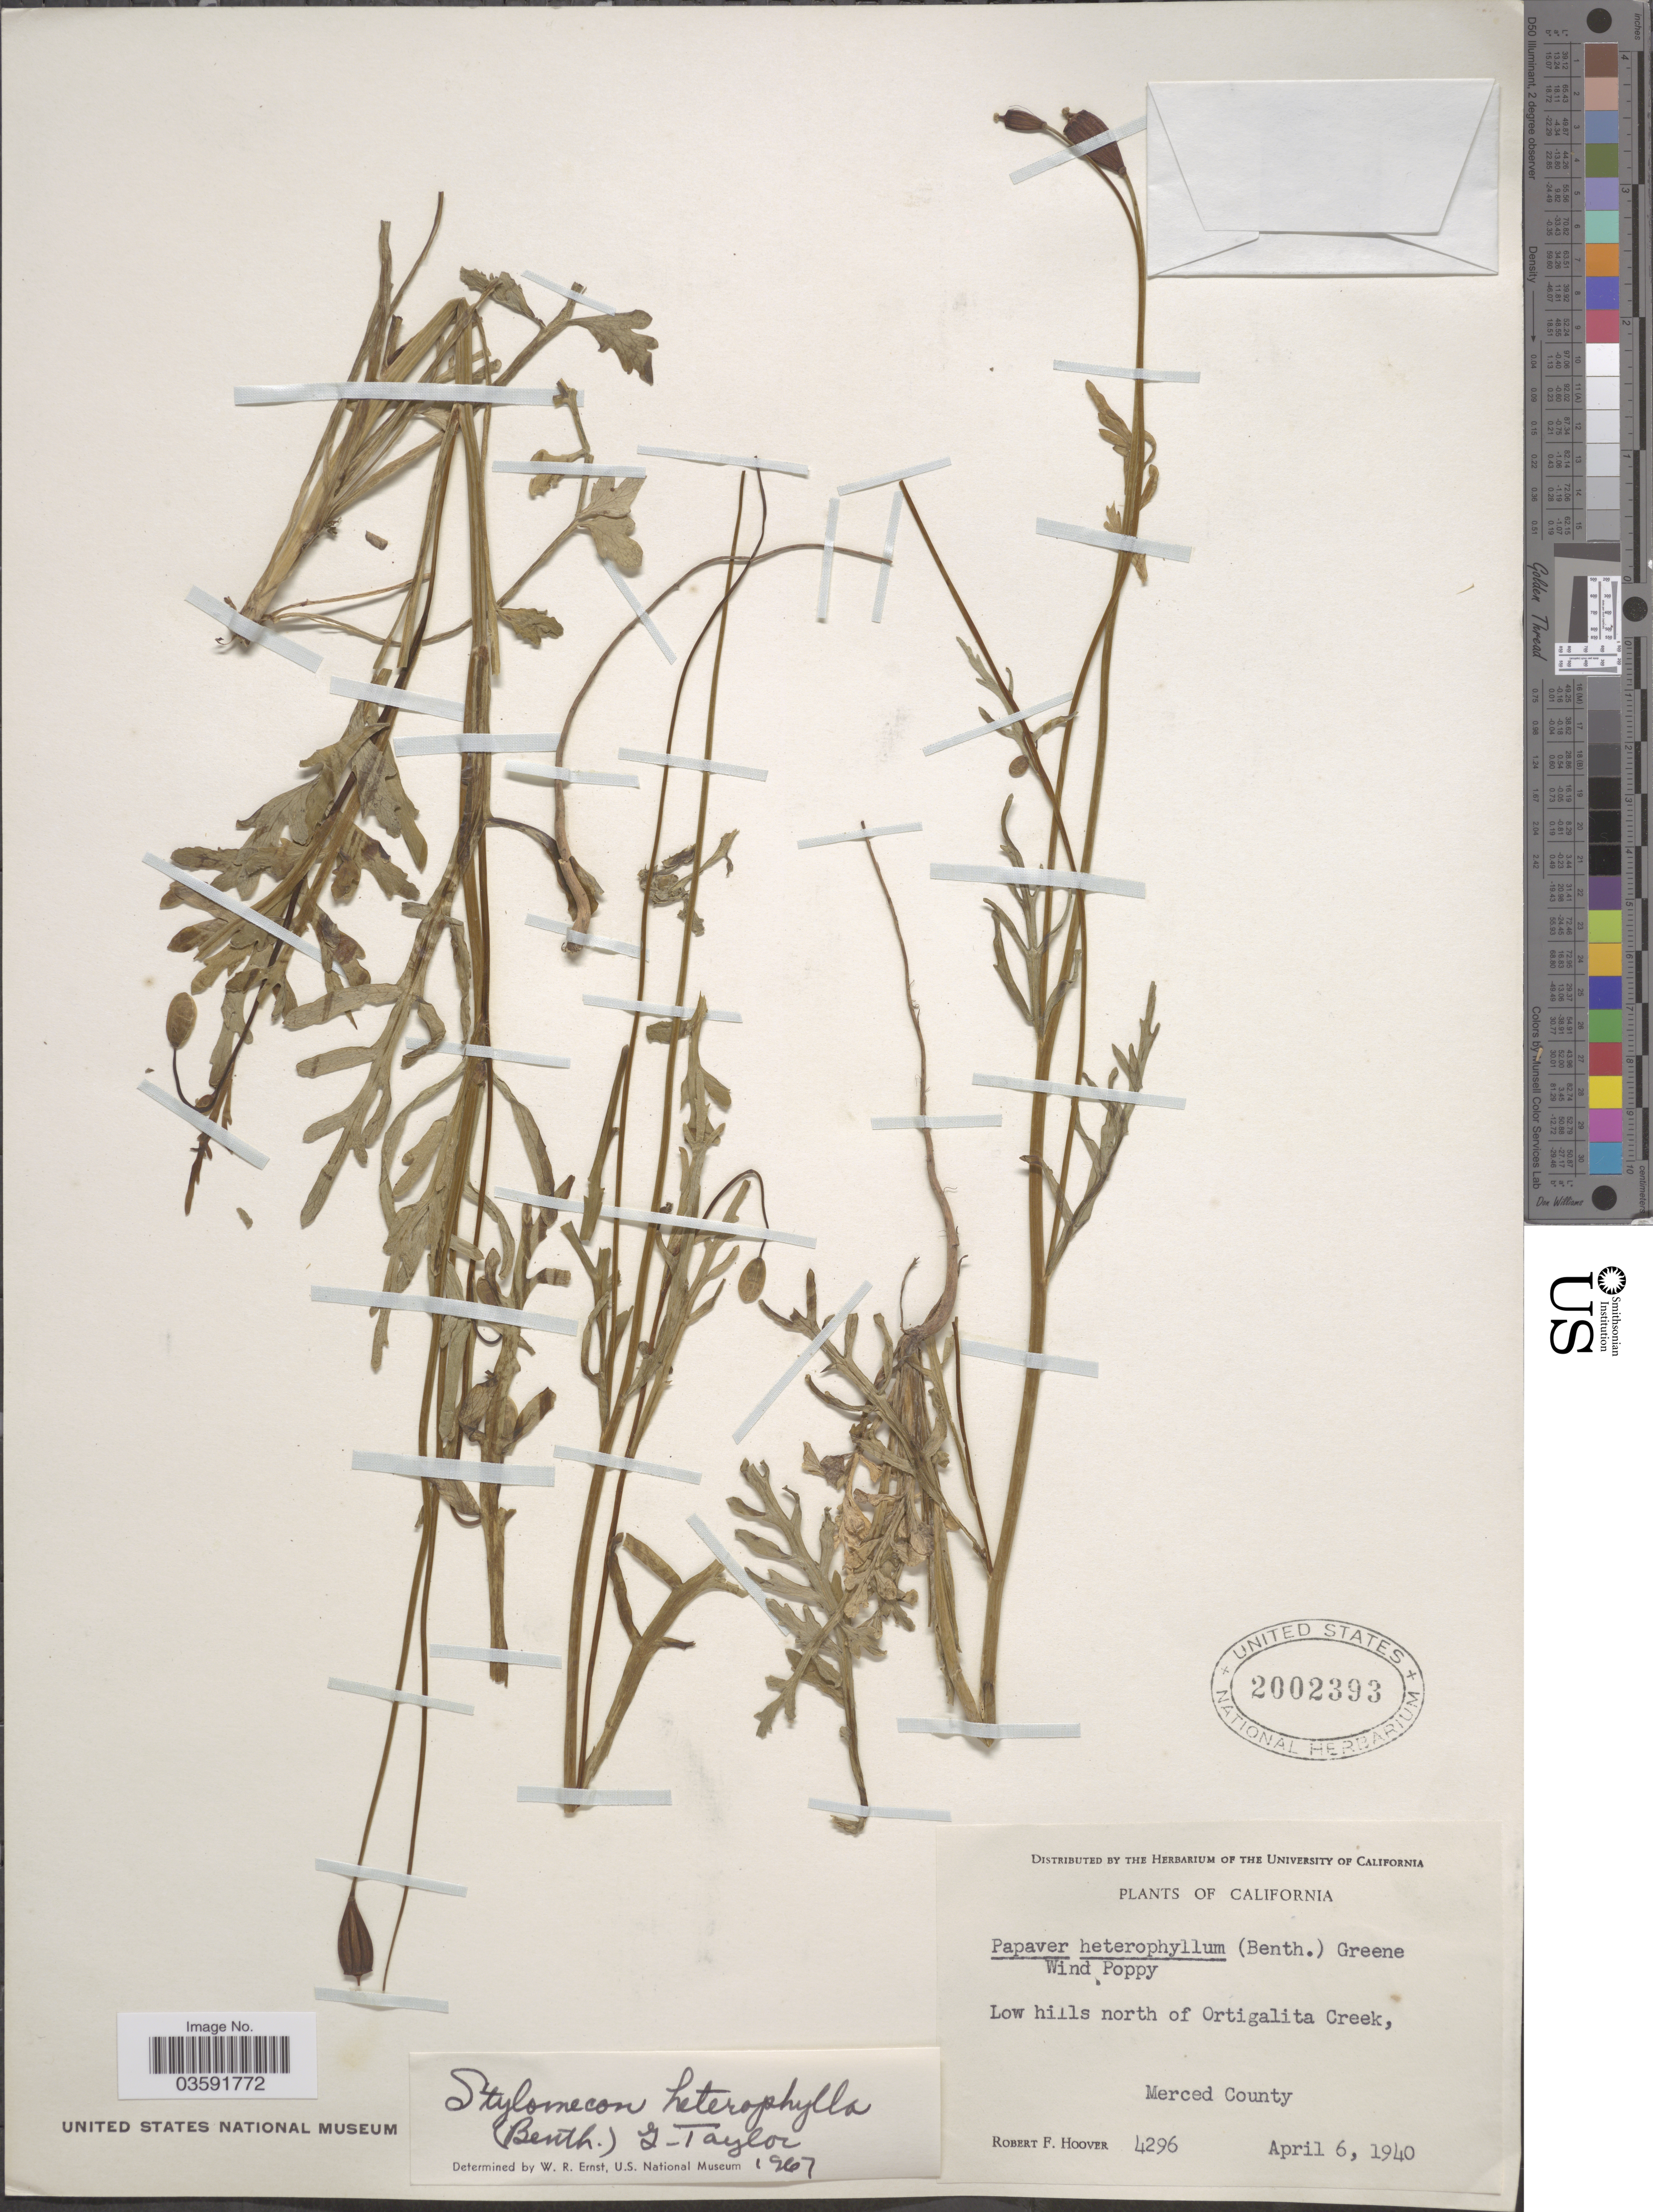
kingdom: Plantae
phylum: Tracheophyta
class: Magnoliopsida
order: Ranunculales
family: Papaveraceae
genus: Papaver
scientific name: Papaver heterophyllum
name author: (Benth.) Greene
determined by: Strong, M. T., (US), Smithsonian Institution - National Museum of Natural History (UNITED STATES)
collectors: R. F. Hoover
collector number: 4296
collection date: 1940-04-06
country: United States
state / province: California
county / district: Merced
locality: Low hills north of Ortigalita Creek, Merced County.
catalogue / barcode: US 2002393